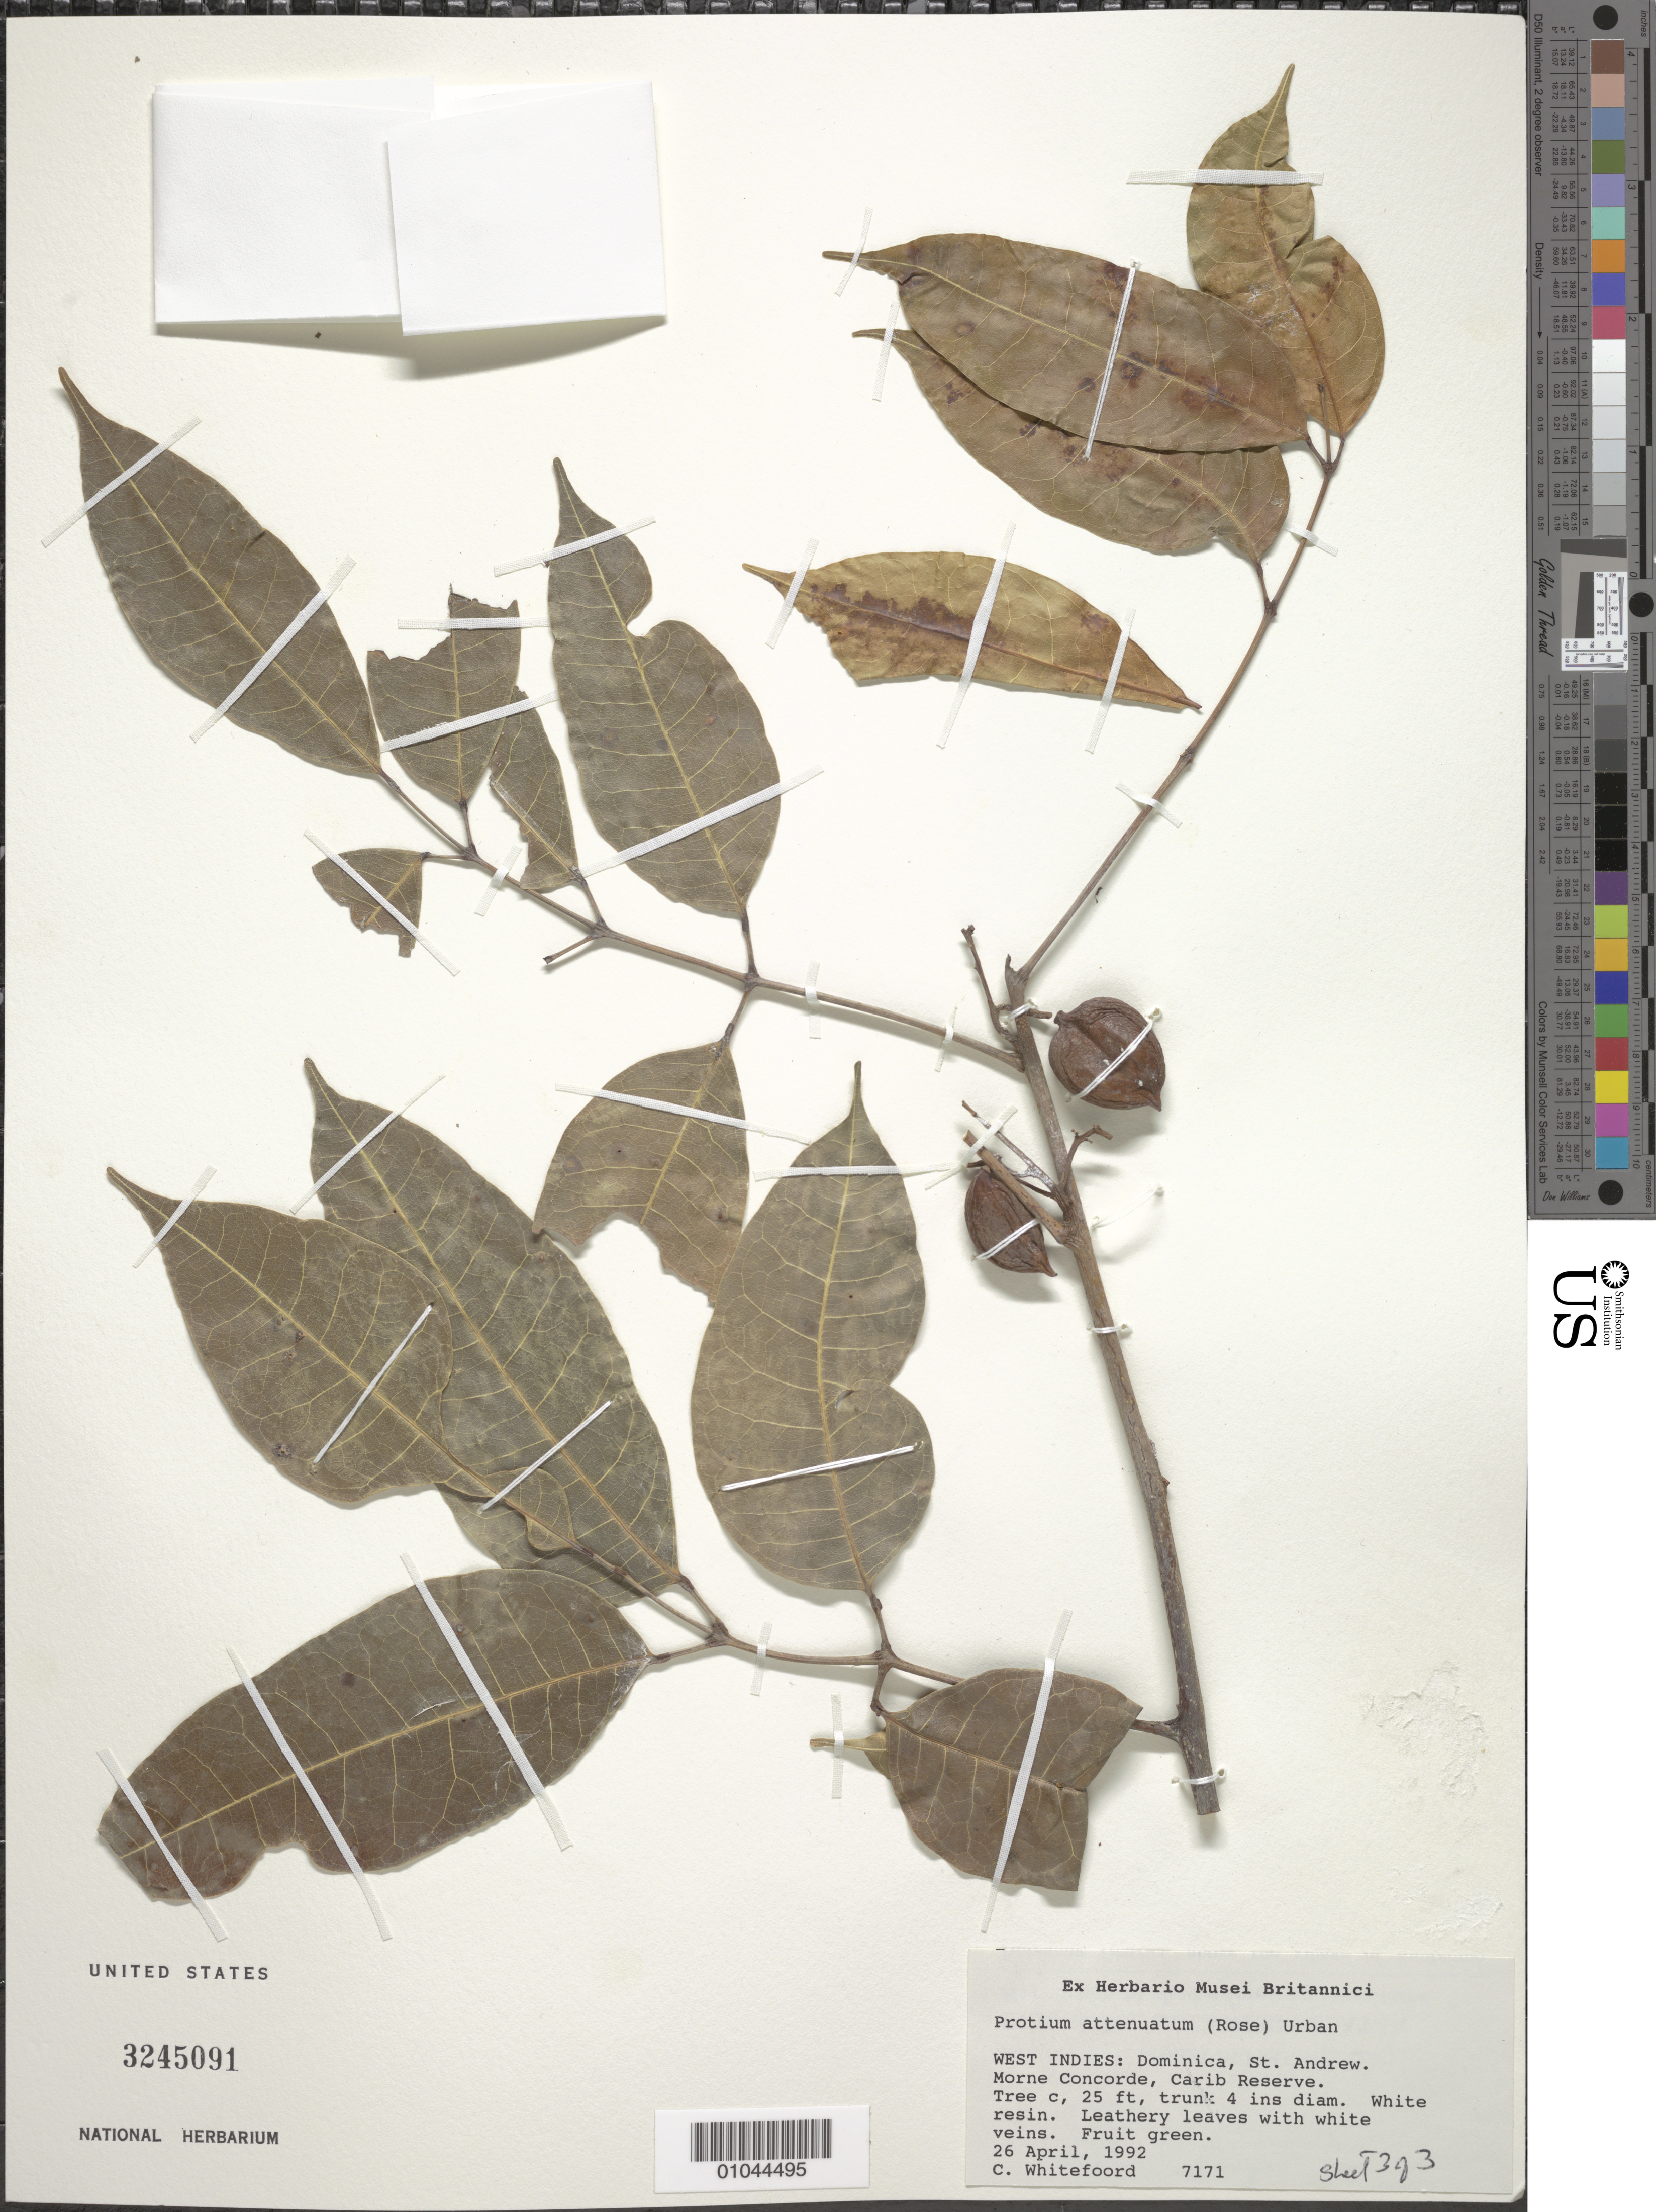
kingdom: Plantae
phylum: Tracheophyta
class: Magnoliopsida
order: Sapindales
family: Burseraceae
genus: Protium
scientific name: Protium attenuatum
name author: Urb.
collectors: C. Whitefoord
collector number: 7171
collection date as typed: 26 Apr 1992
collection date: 1992-04-26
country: Dominica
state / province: St. Andrew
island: Dominica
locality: West Indies: Dominica, St. Andrew. Morn Concorde, Carib Reserve.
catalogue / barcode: US 3245091